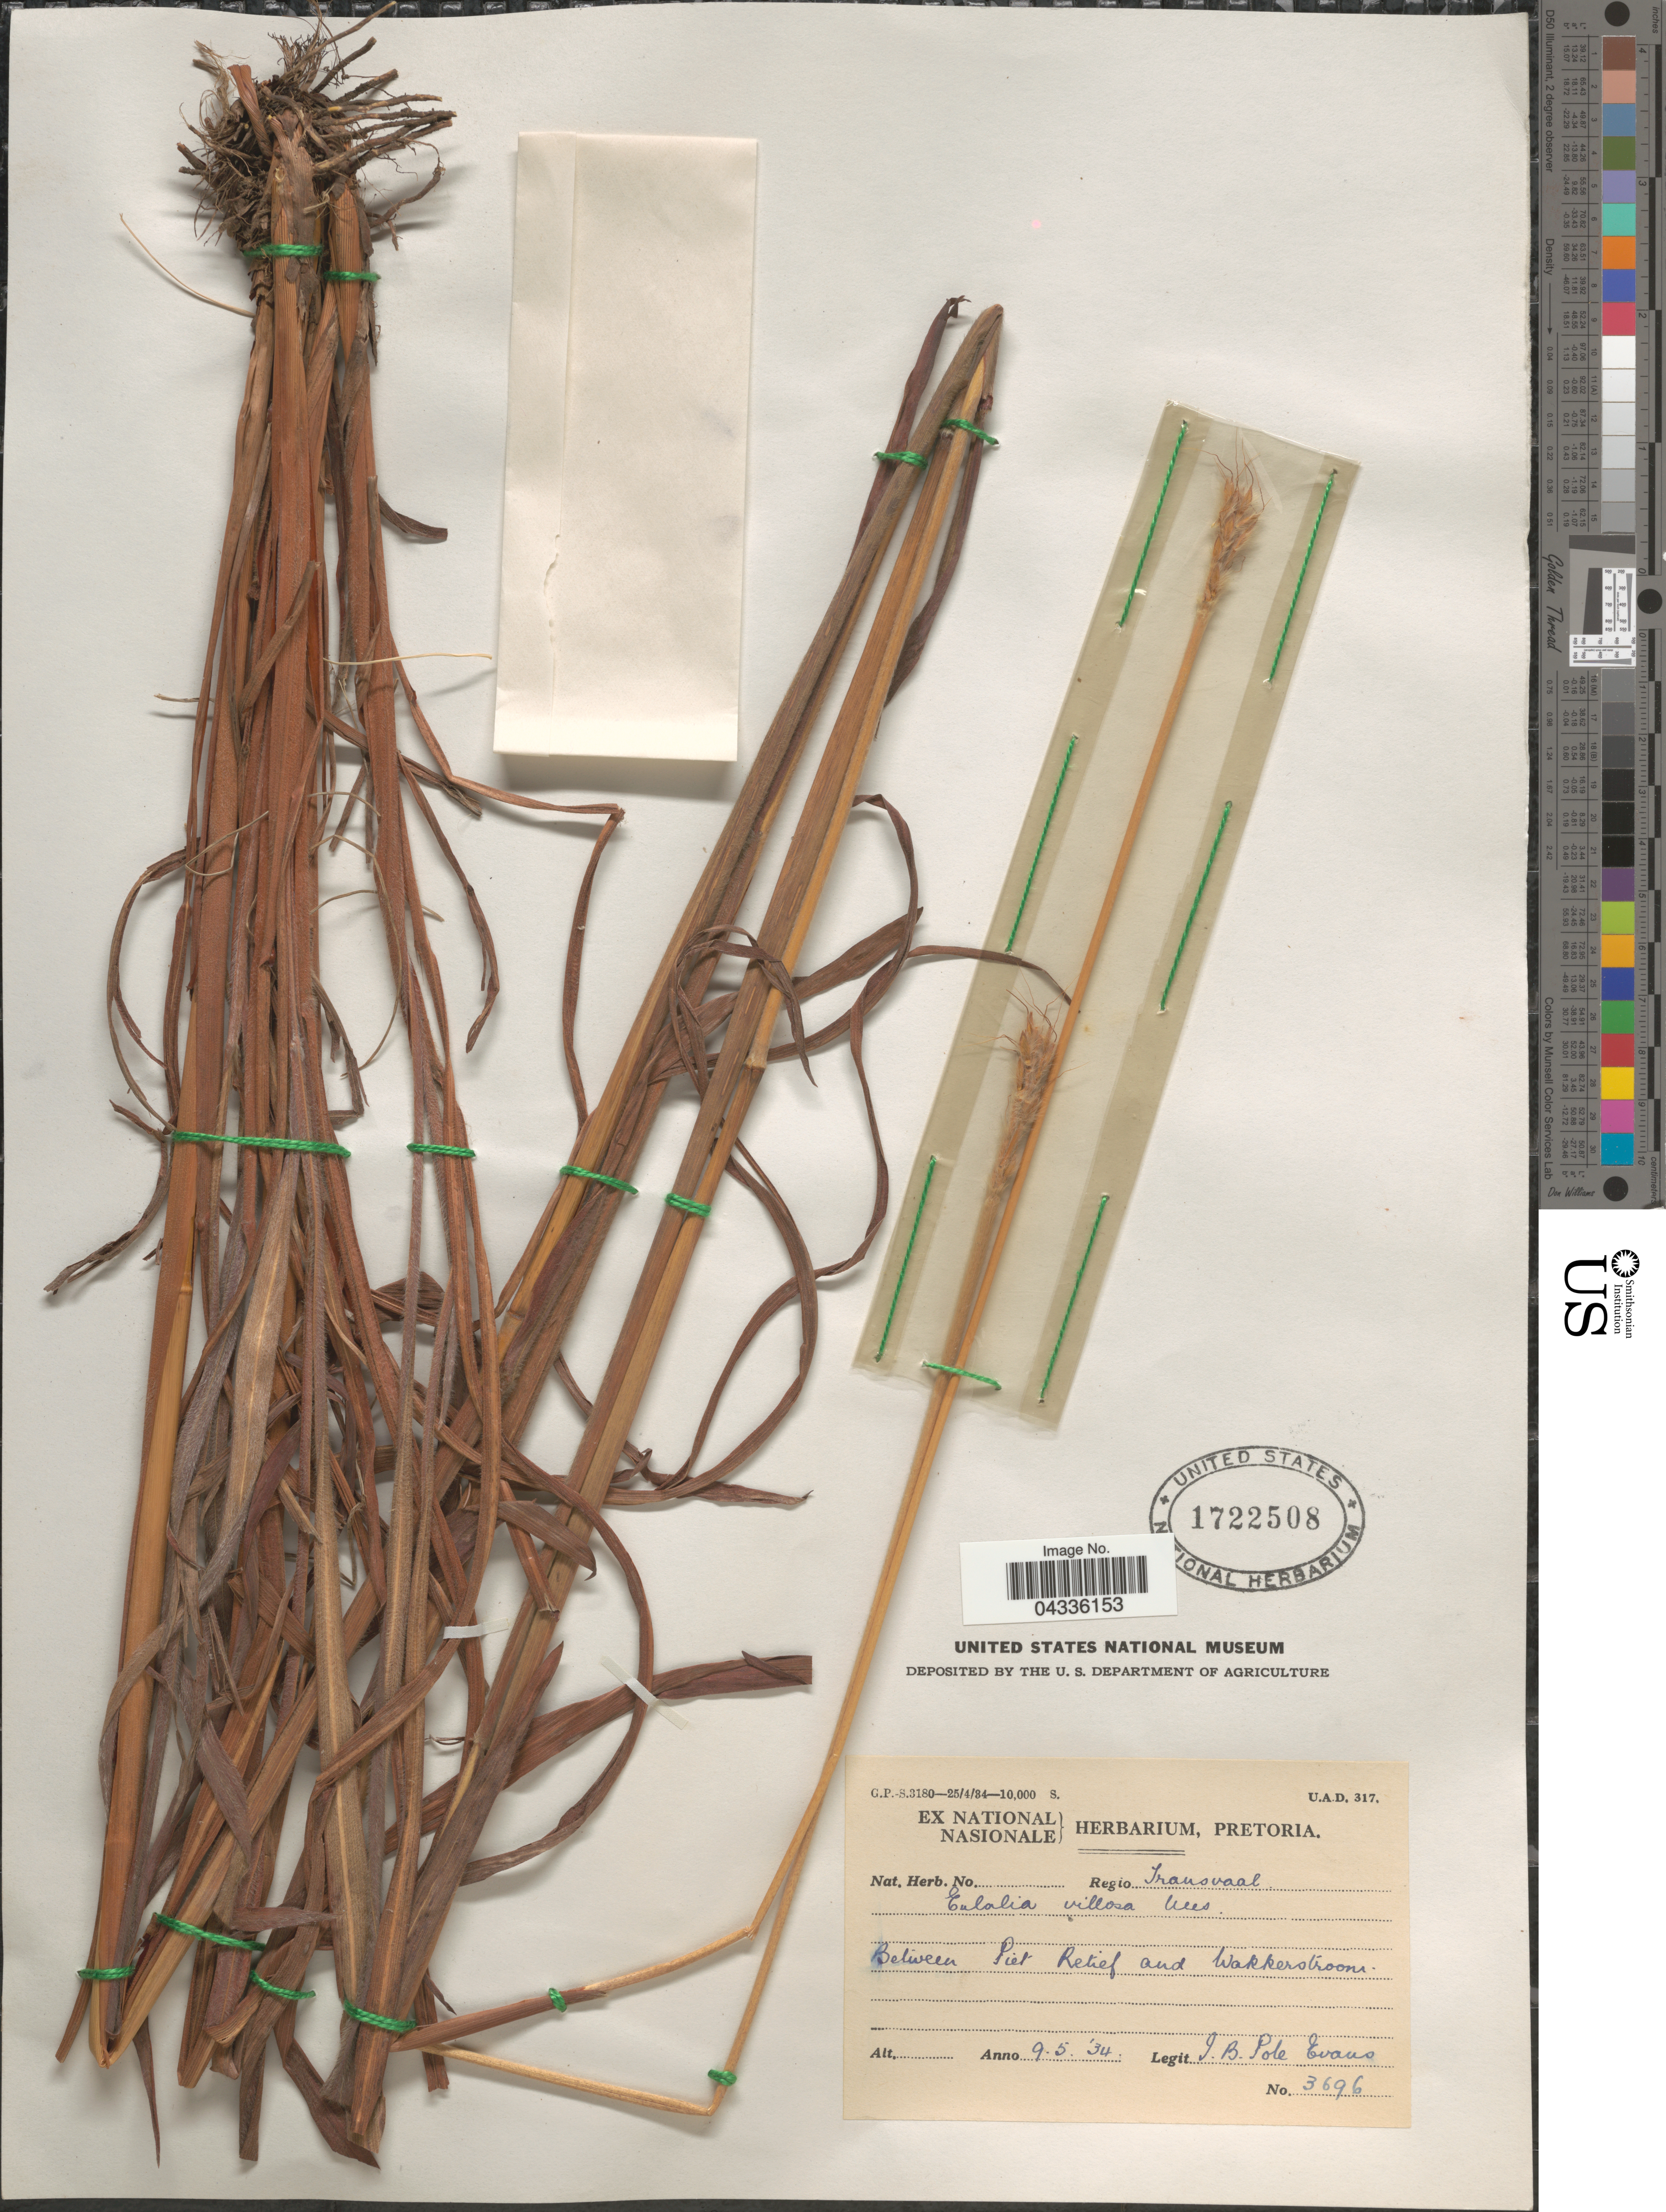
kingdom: Plantae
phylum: Tracheophyta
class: Liliopsida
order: Poales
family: Poaceae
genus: Eulalia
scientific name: Eulalia villosa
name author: (Thunb.) Nees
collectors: I. B. Pole-Evans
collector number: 3696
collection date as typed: Transcribed d/m/y: 9/5/34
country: South Africa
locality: Regio Transvaal. Between Piet Retief and Wakkerstrooms.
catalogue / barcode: US 1722508